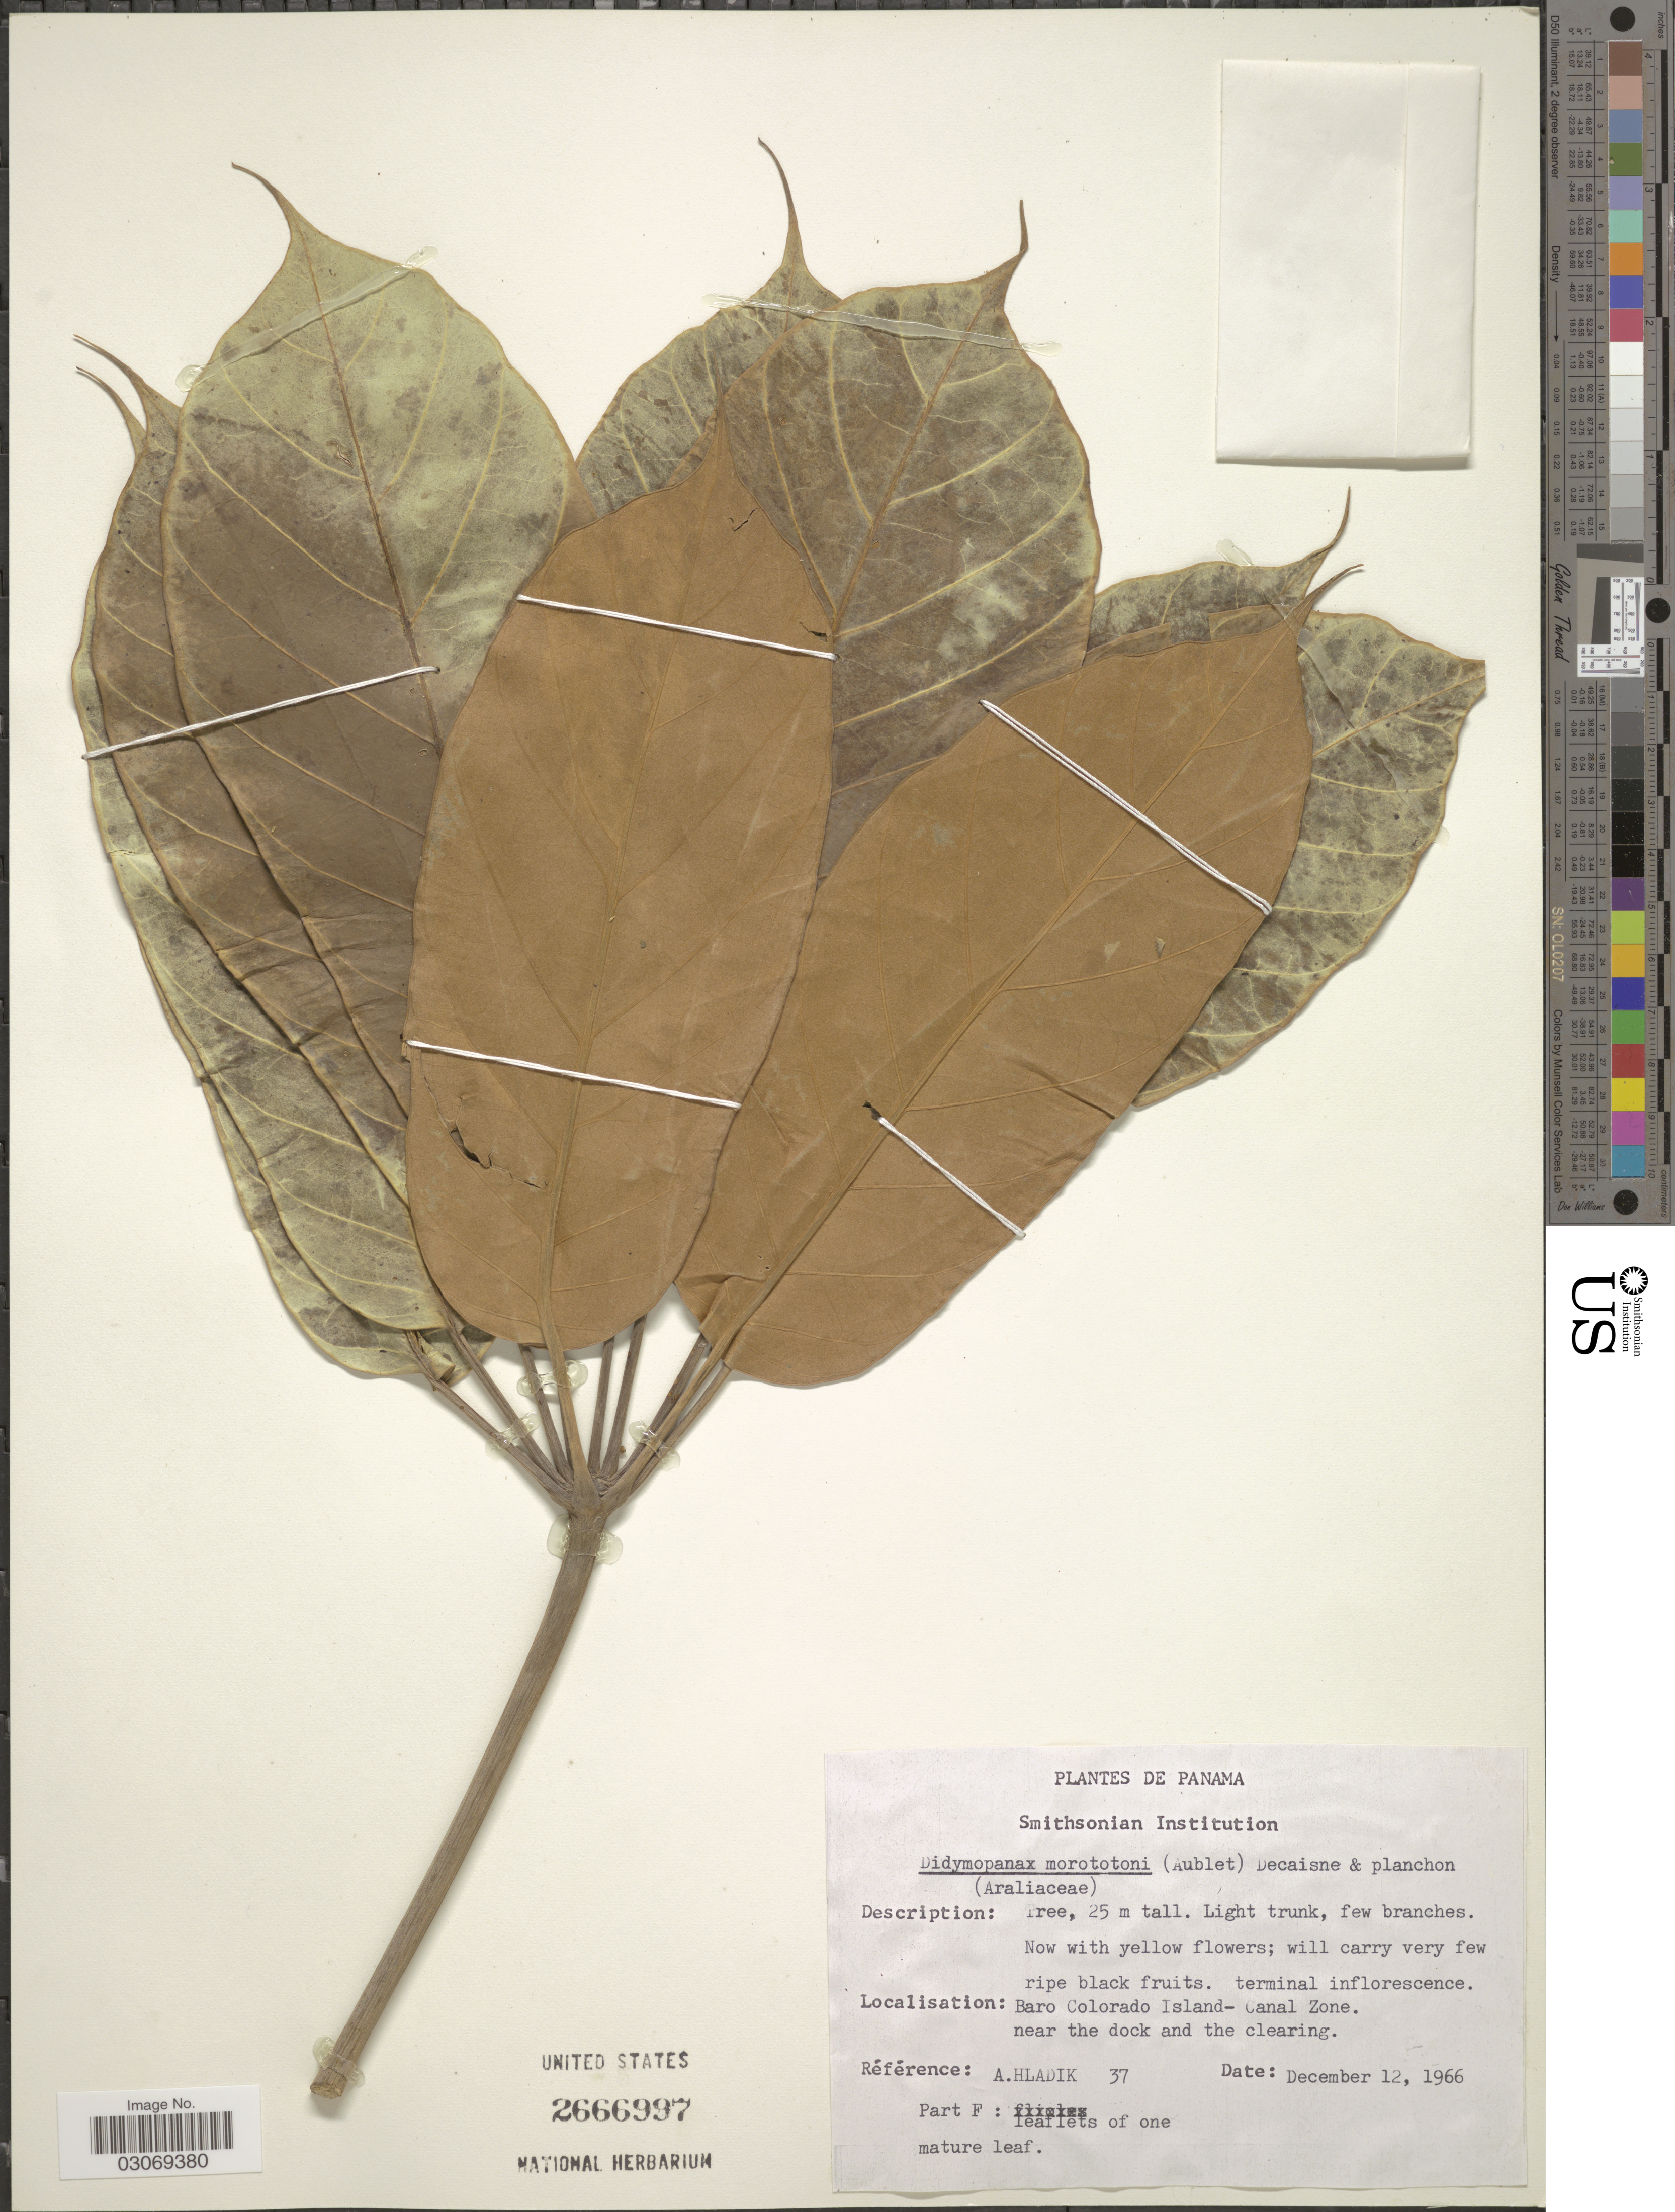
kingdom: Plantae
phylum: Tracheophyta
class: Magnoliopsida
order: Apiales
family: Araliaceae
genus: Schefflera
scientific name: Schefflera morototoni (Aubl.) Maguire, Steyerm. & Frodin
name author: (Aubl.) Maguire et al.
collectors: A. Hladik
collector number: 37?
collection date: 1966-12-12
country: Panama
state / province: Panamá Oeste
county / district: Canal Zone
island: Barro Colorado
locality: Barro Colorado Island-Canal Zone.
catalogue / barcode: US 2666997